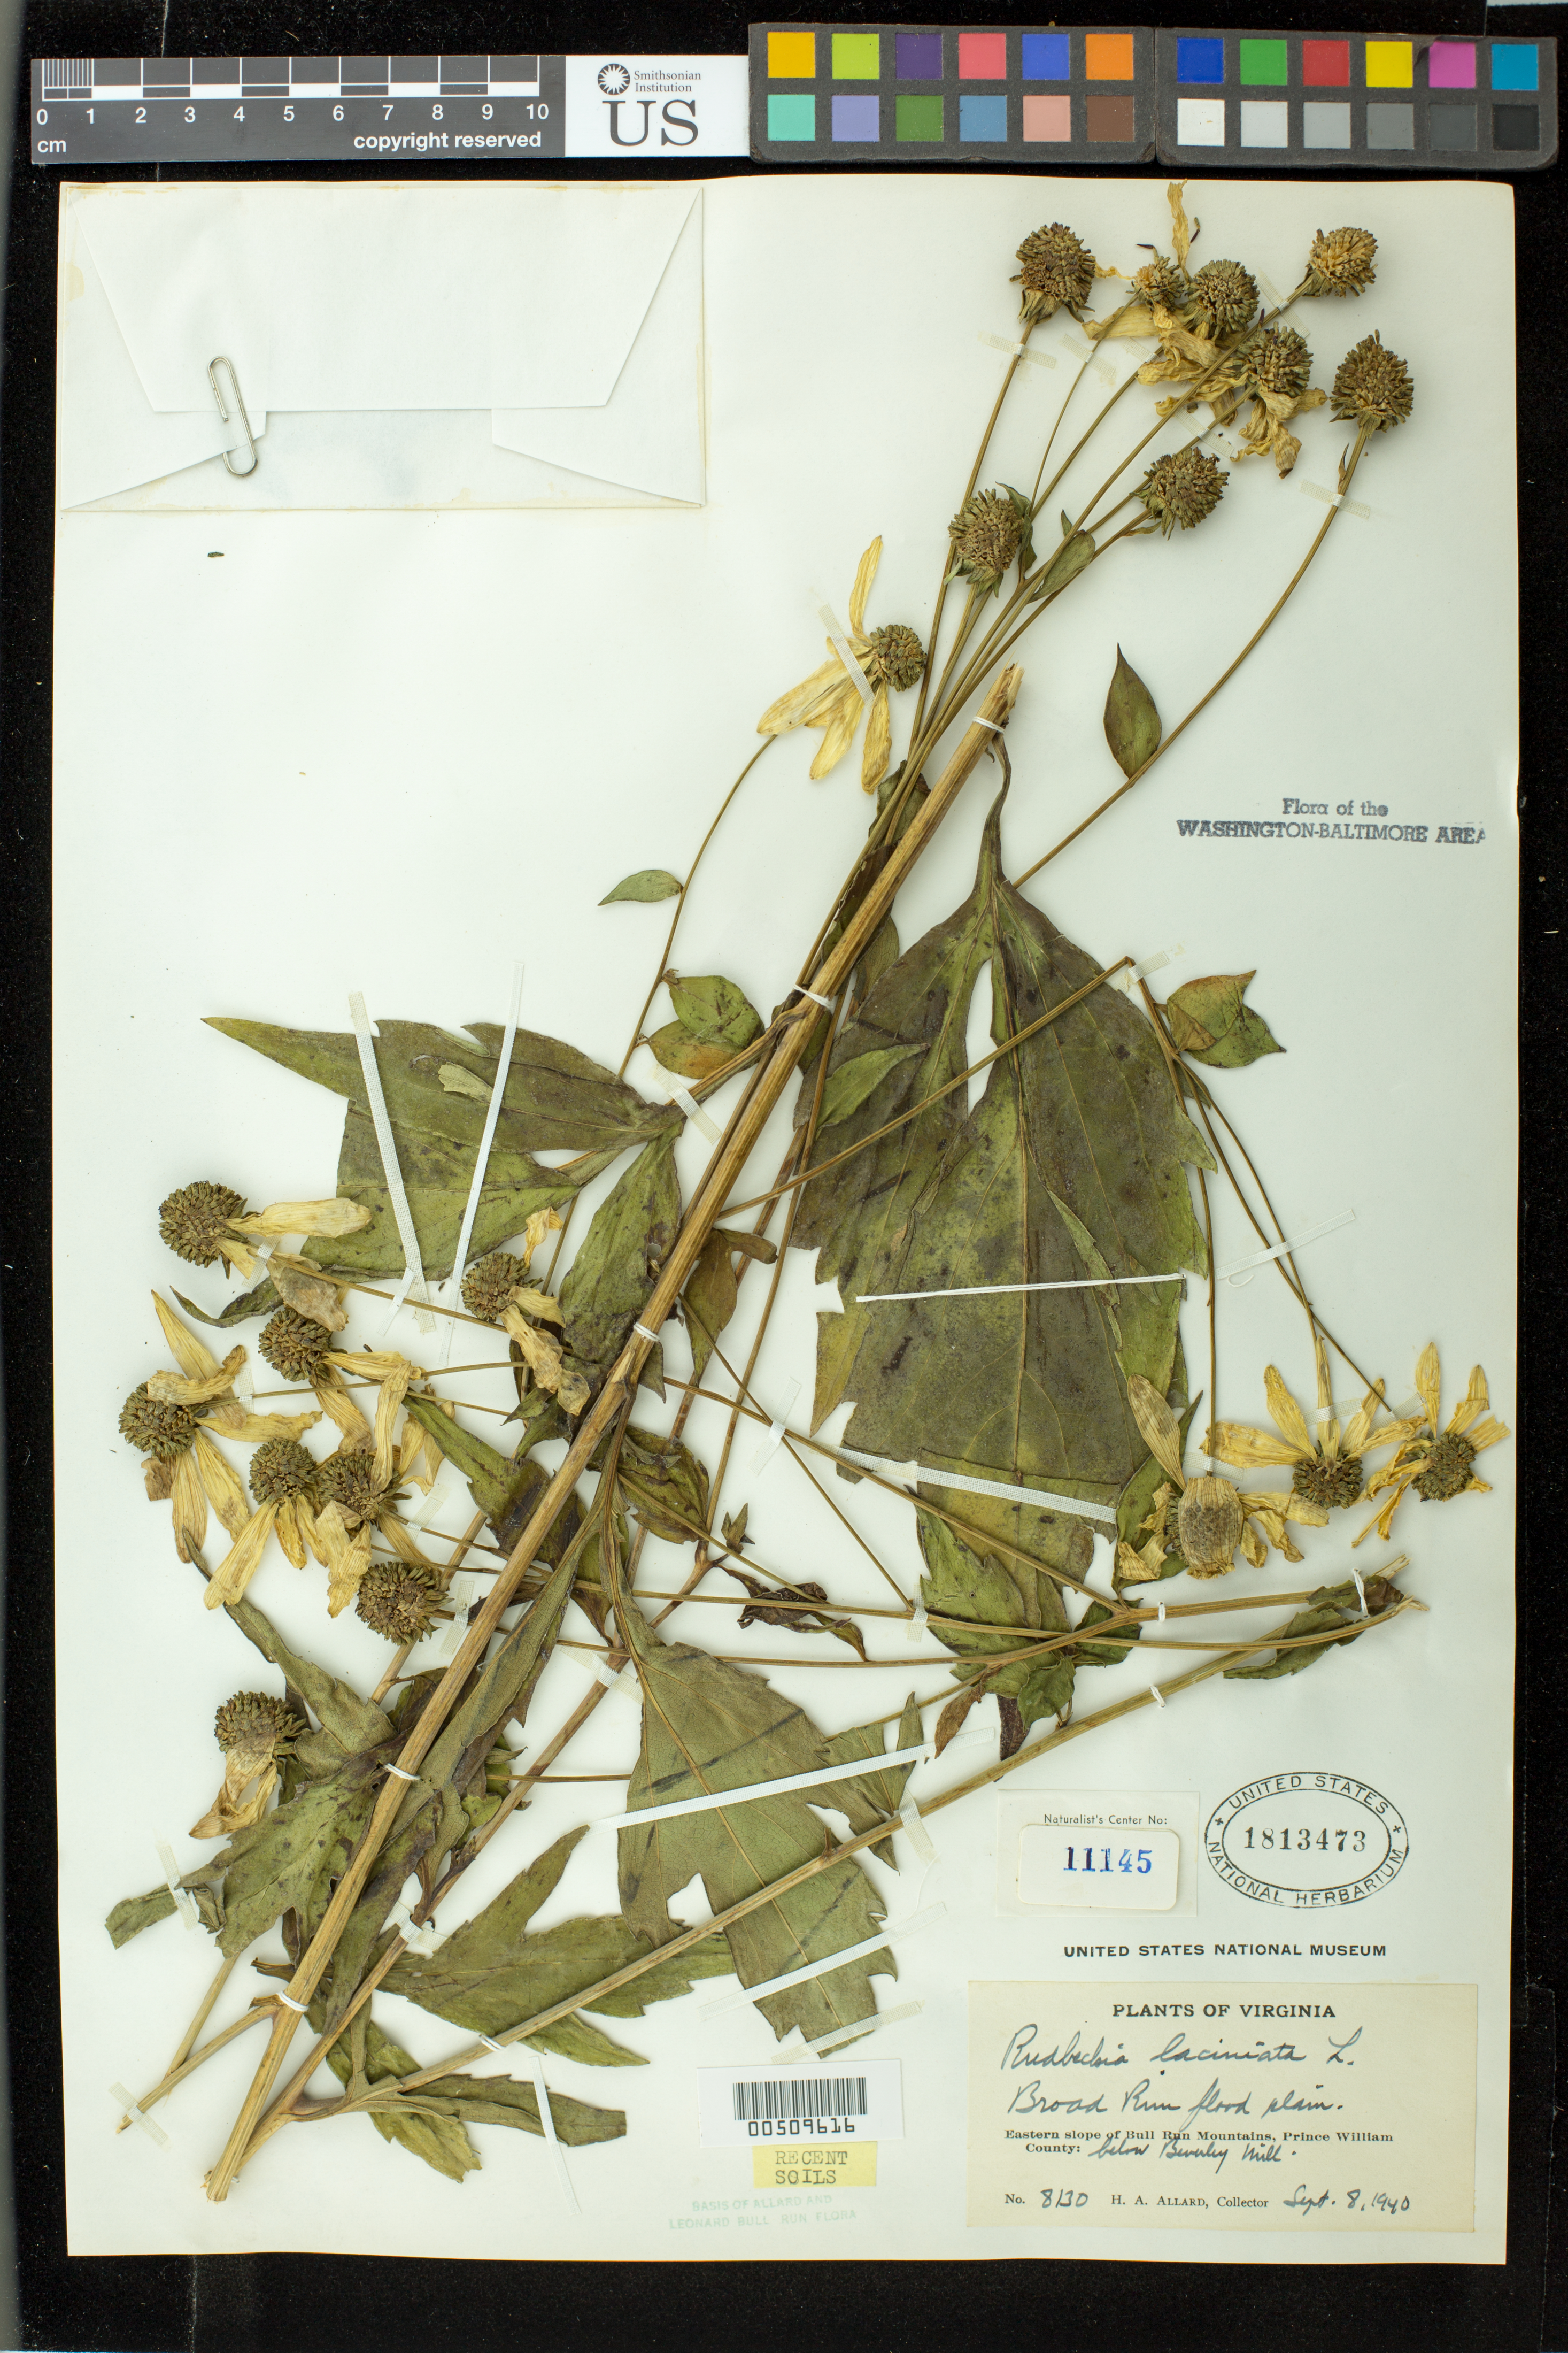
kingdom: Plantae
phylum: Tracheophyta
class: Magnoliopsida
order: Asterales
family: Asteraceae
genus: Rudbeckia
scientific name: Rudbeckia laciniata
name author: L.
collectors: H. A. Allard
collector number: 8130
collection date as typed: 08 Sep 1940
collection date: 1940-09-08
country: United States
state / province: Virginia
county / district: Prince William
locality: Bull Run Mts., below Beverley Mill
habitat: flood plain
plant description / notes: Specimens returned from Naturalist Center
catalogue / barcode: US 1813473